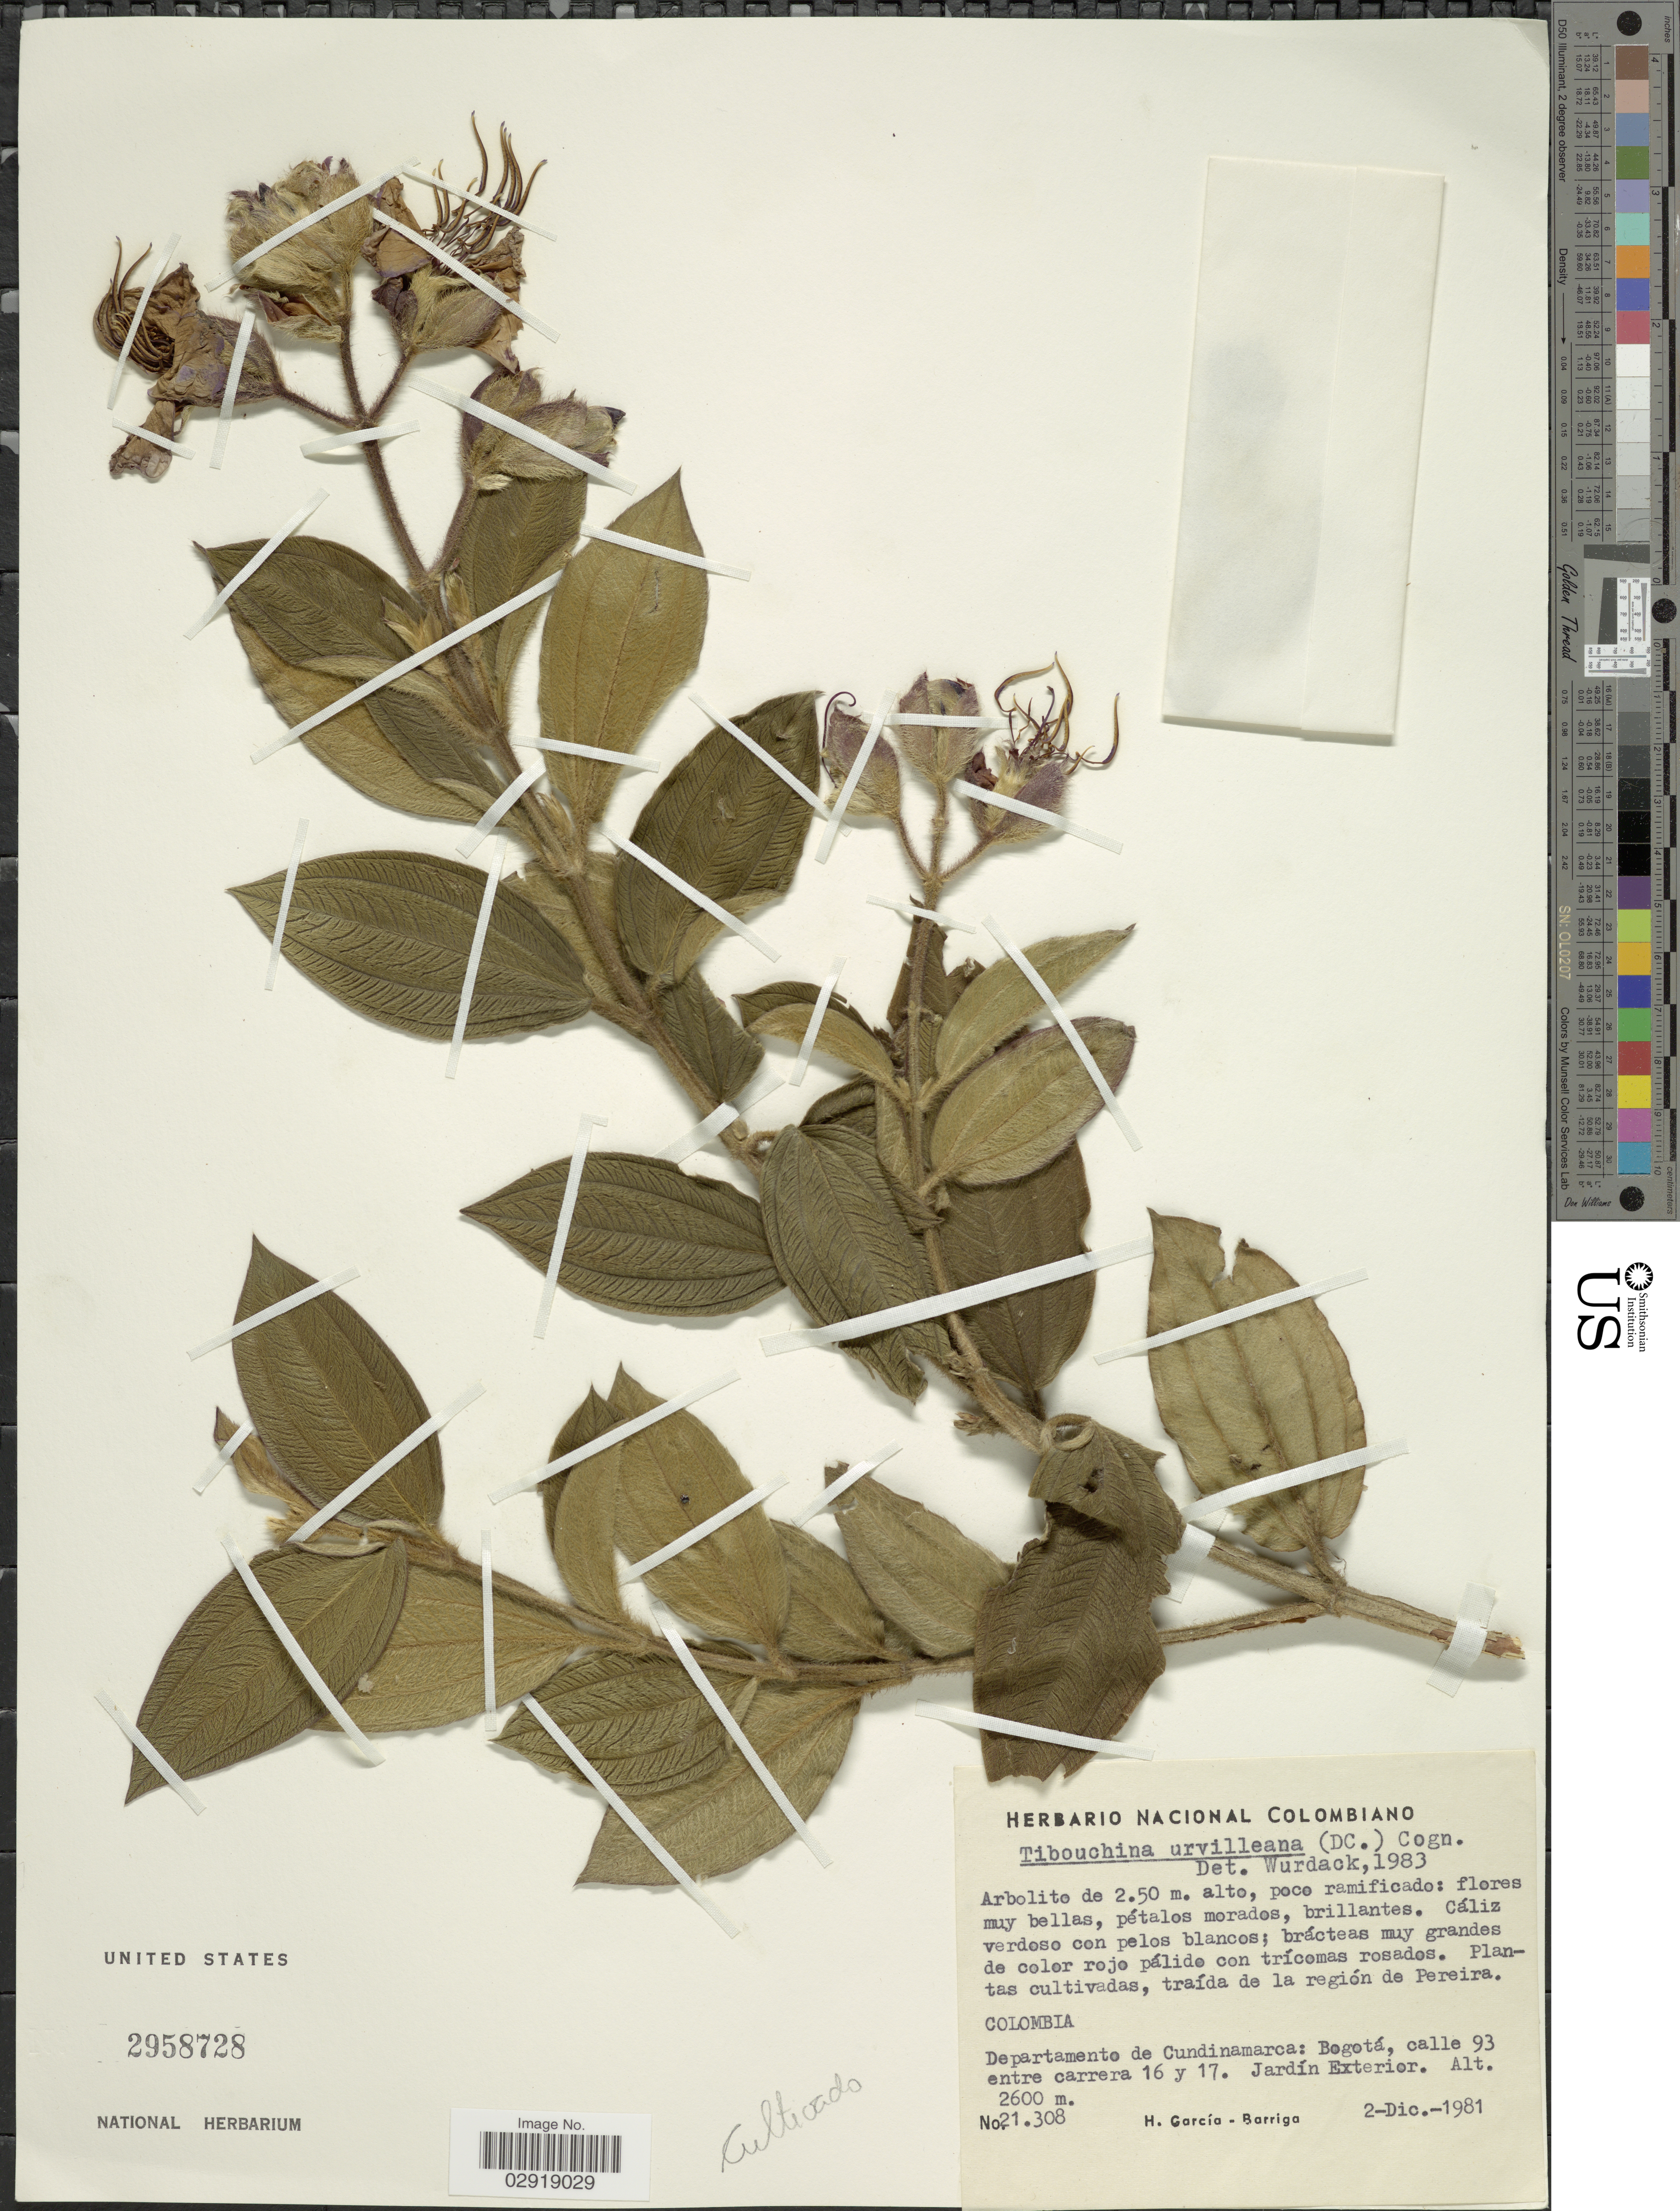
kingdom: Plantae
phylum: Tracheophyta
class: Magnoliopsida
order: Myrtales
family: Melastomataceae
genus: Pleroma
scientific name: Pleroma urvilleanum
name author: (DC.) P.J.F. Guim. & Michelang.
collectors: H. García Barriga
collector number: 21308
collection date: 1981-12-02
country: Colombia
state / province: Cundinamarca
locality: Traída de la región de Pereira. Departamento de Cundinamarca: Bogotá, calle 93 entre carrera 16 y 17. Jardín Exterior.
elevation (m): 2600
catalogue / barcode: US 2958728